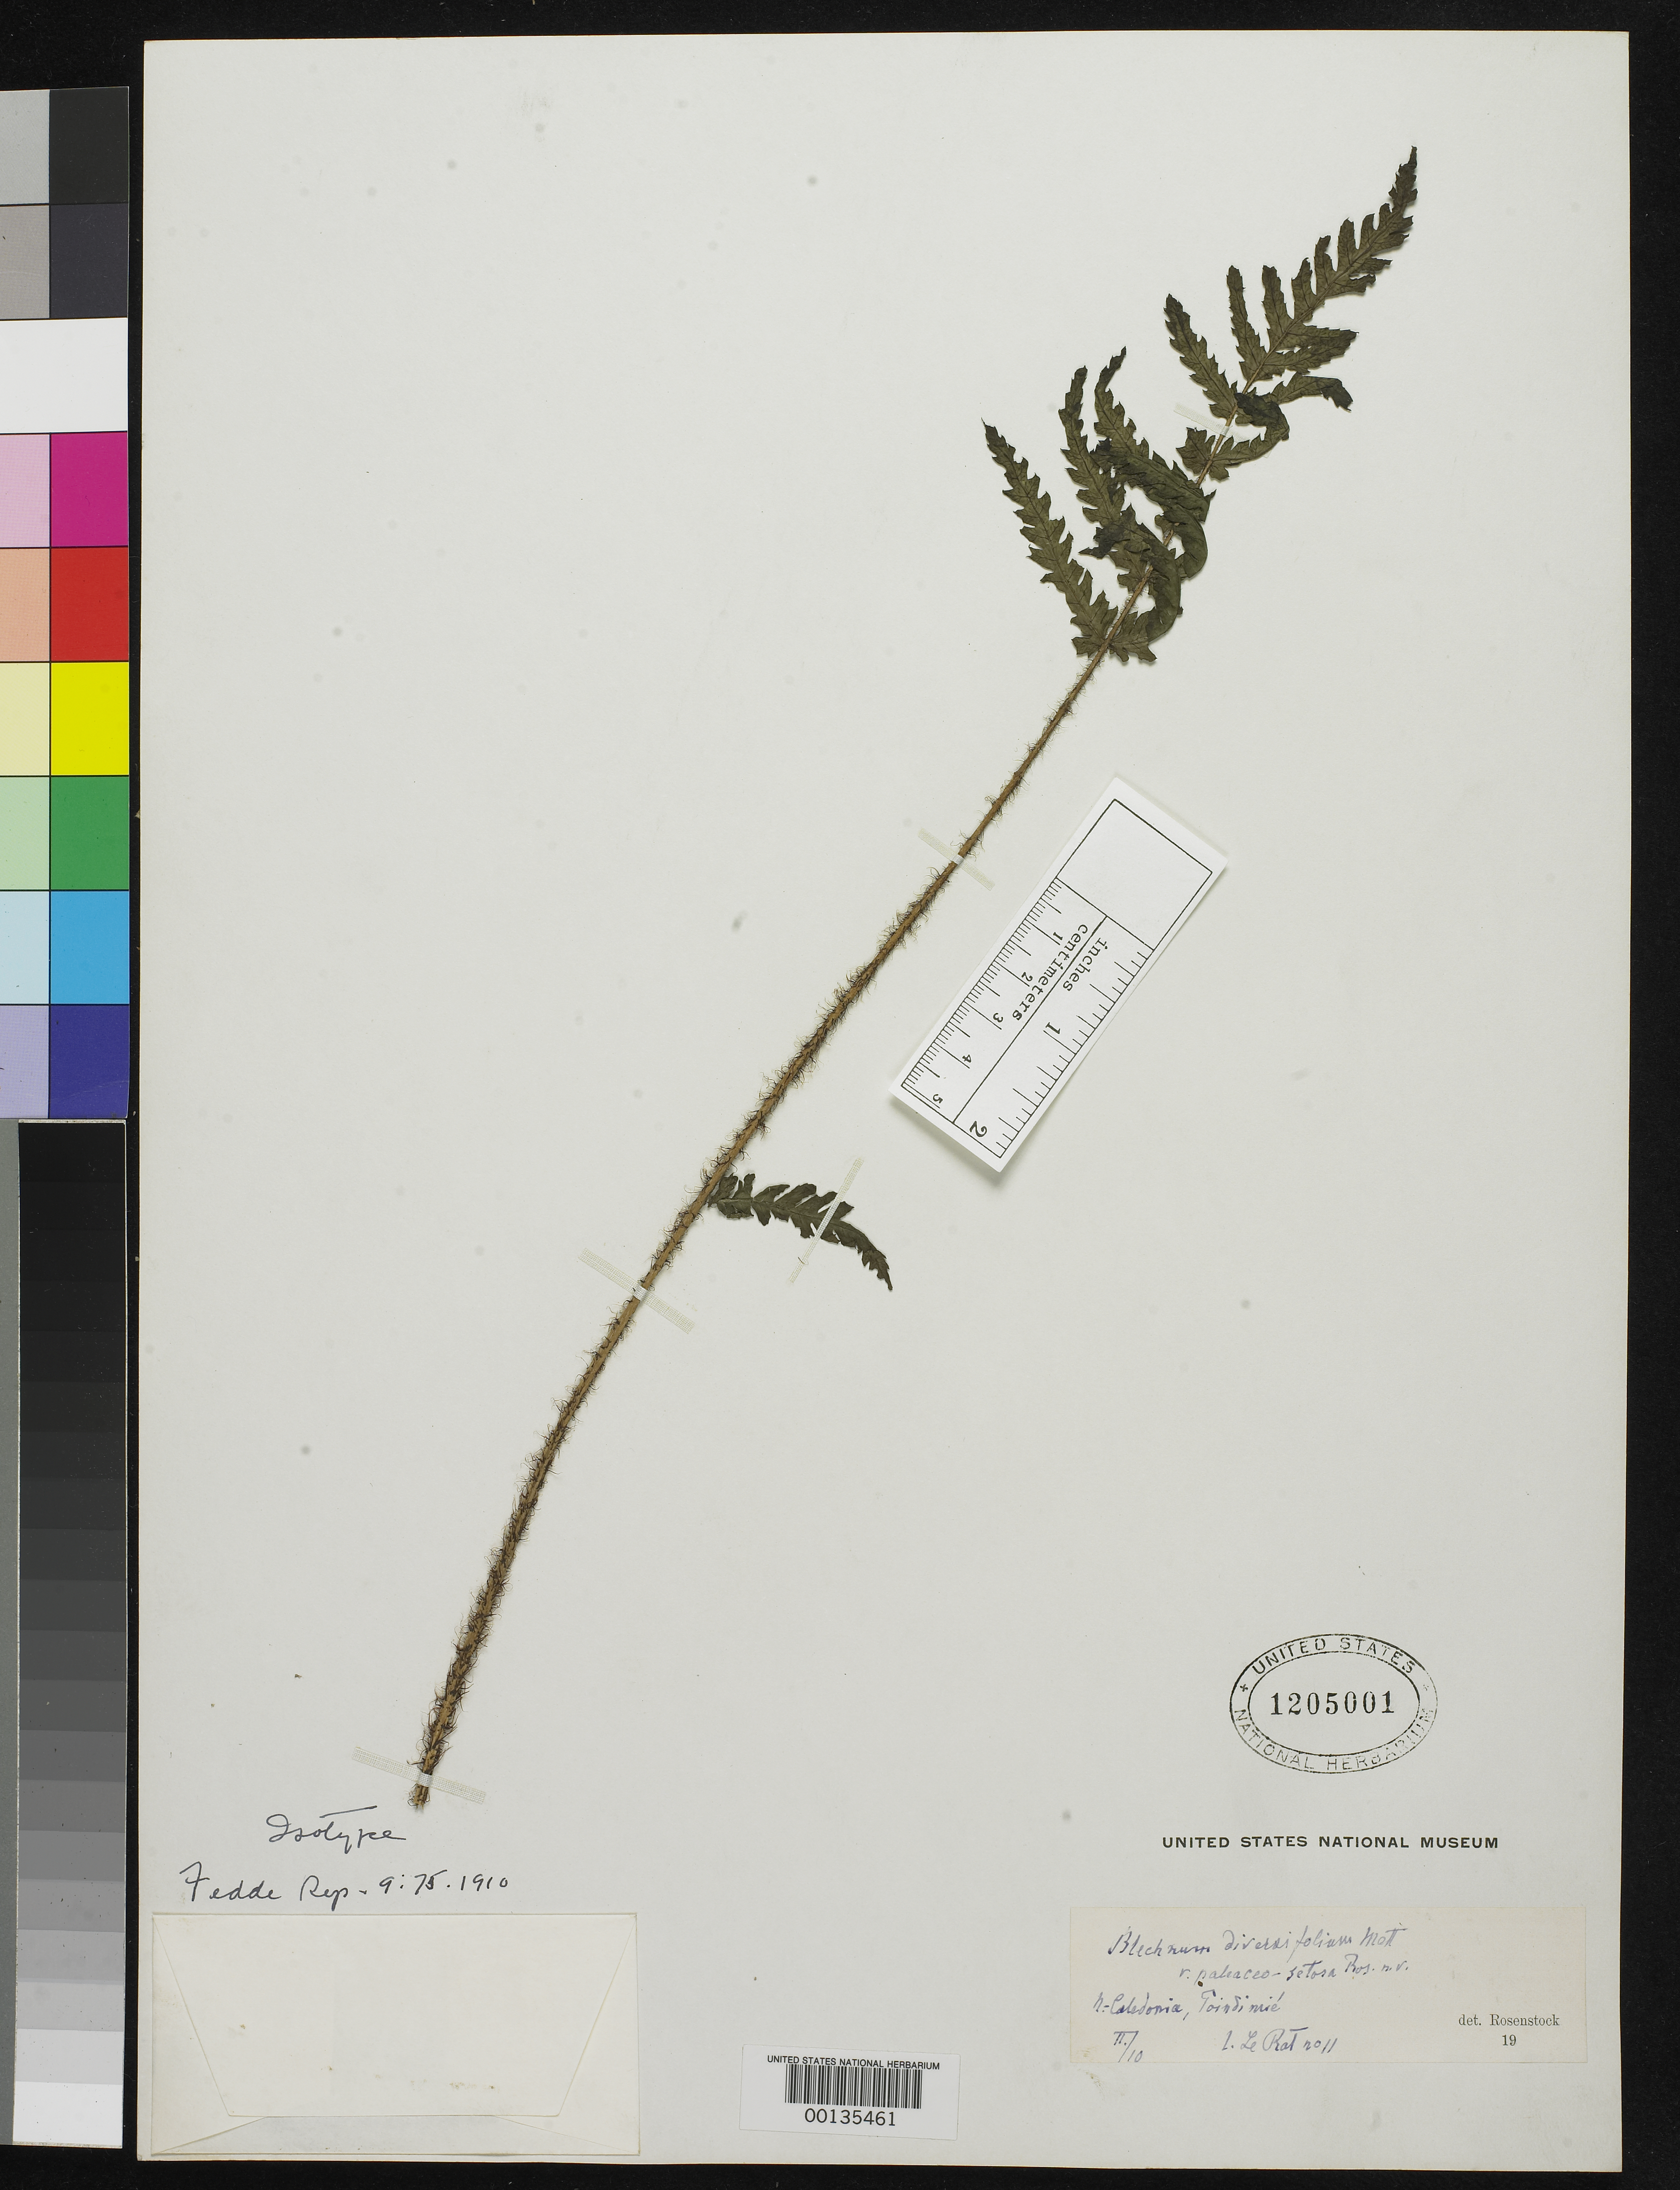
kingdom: Plantae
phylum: Tracheophyta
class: Polypodiopsida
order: Polypodiales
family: Blechnaceae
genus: Blechnum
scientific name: Blechnum diversifolium var. paleaceo-setosa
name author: Rosenst.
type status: Isotype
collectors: -. Le Rat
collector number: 11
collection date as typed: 1910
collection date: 1910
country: New Caledonia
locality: N. Paindimie.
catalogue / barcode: US 1205001